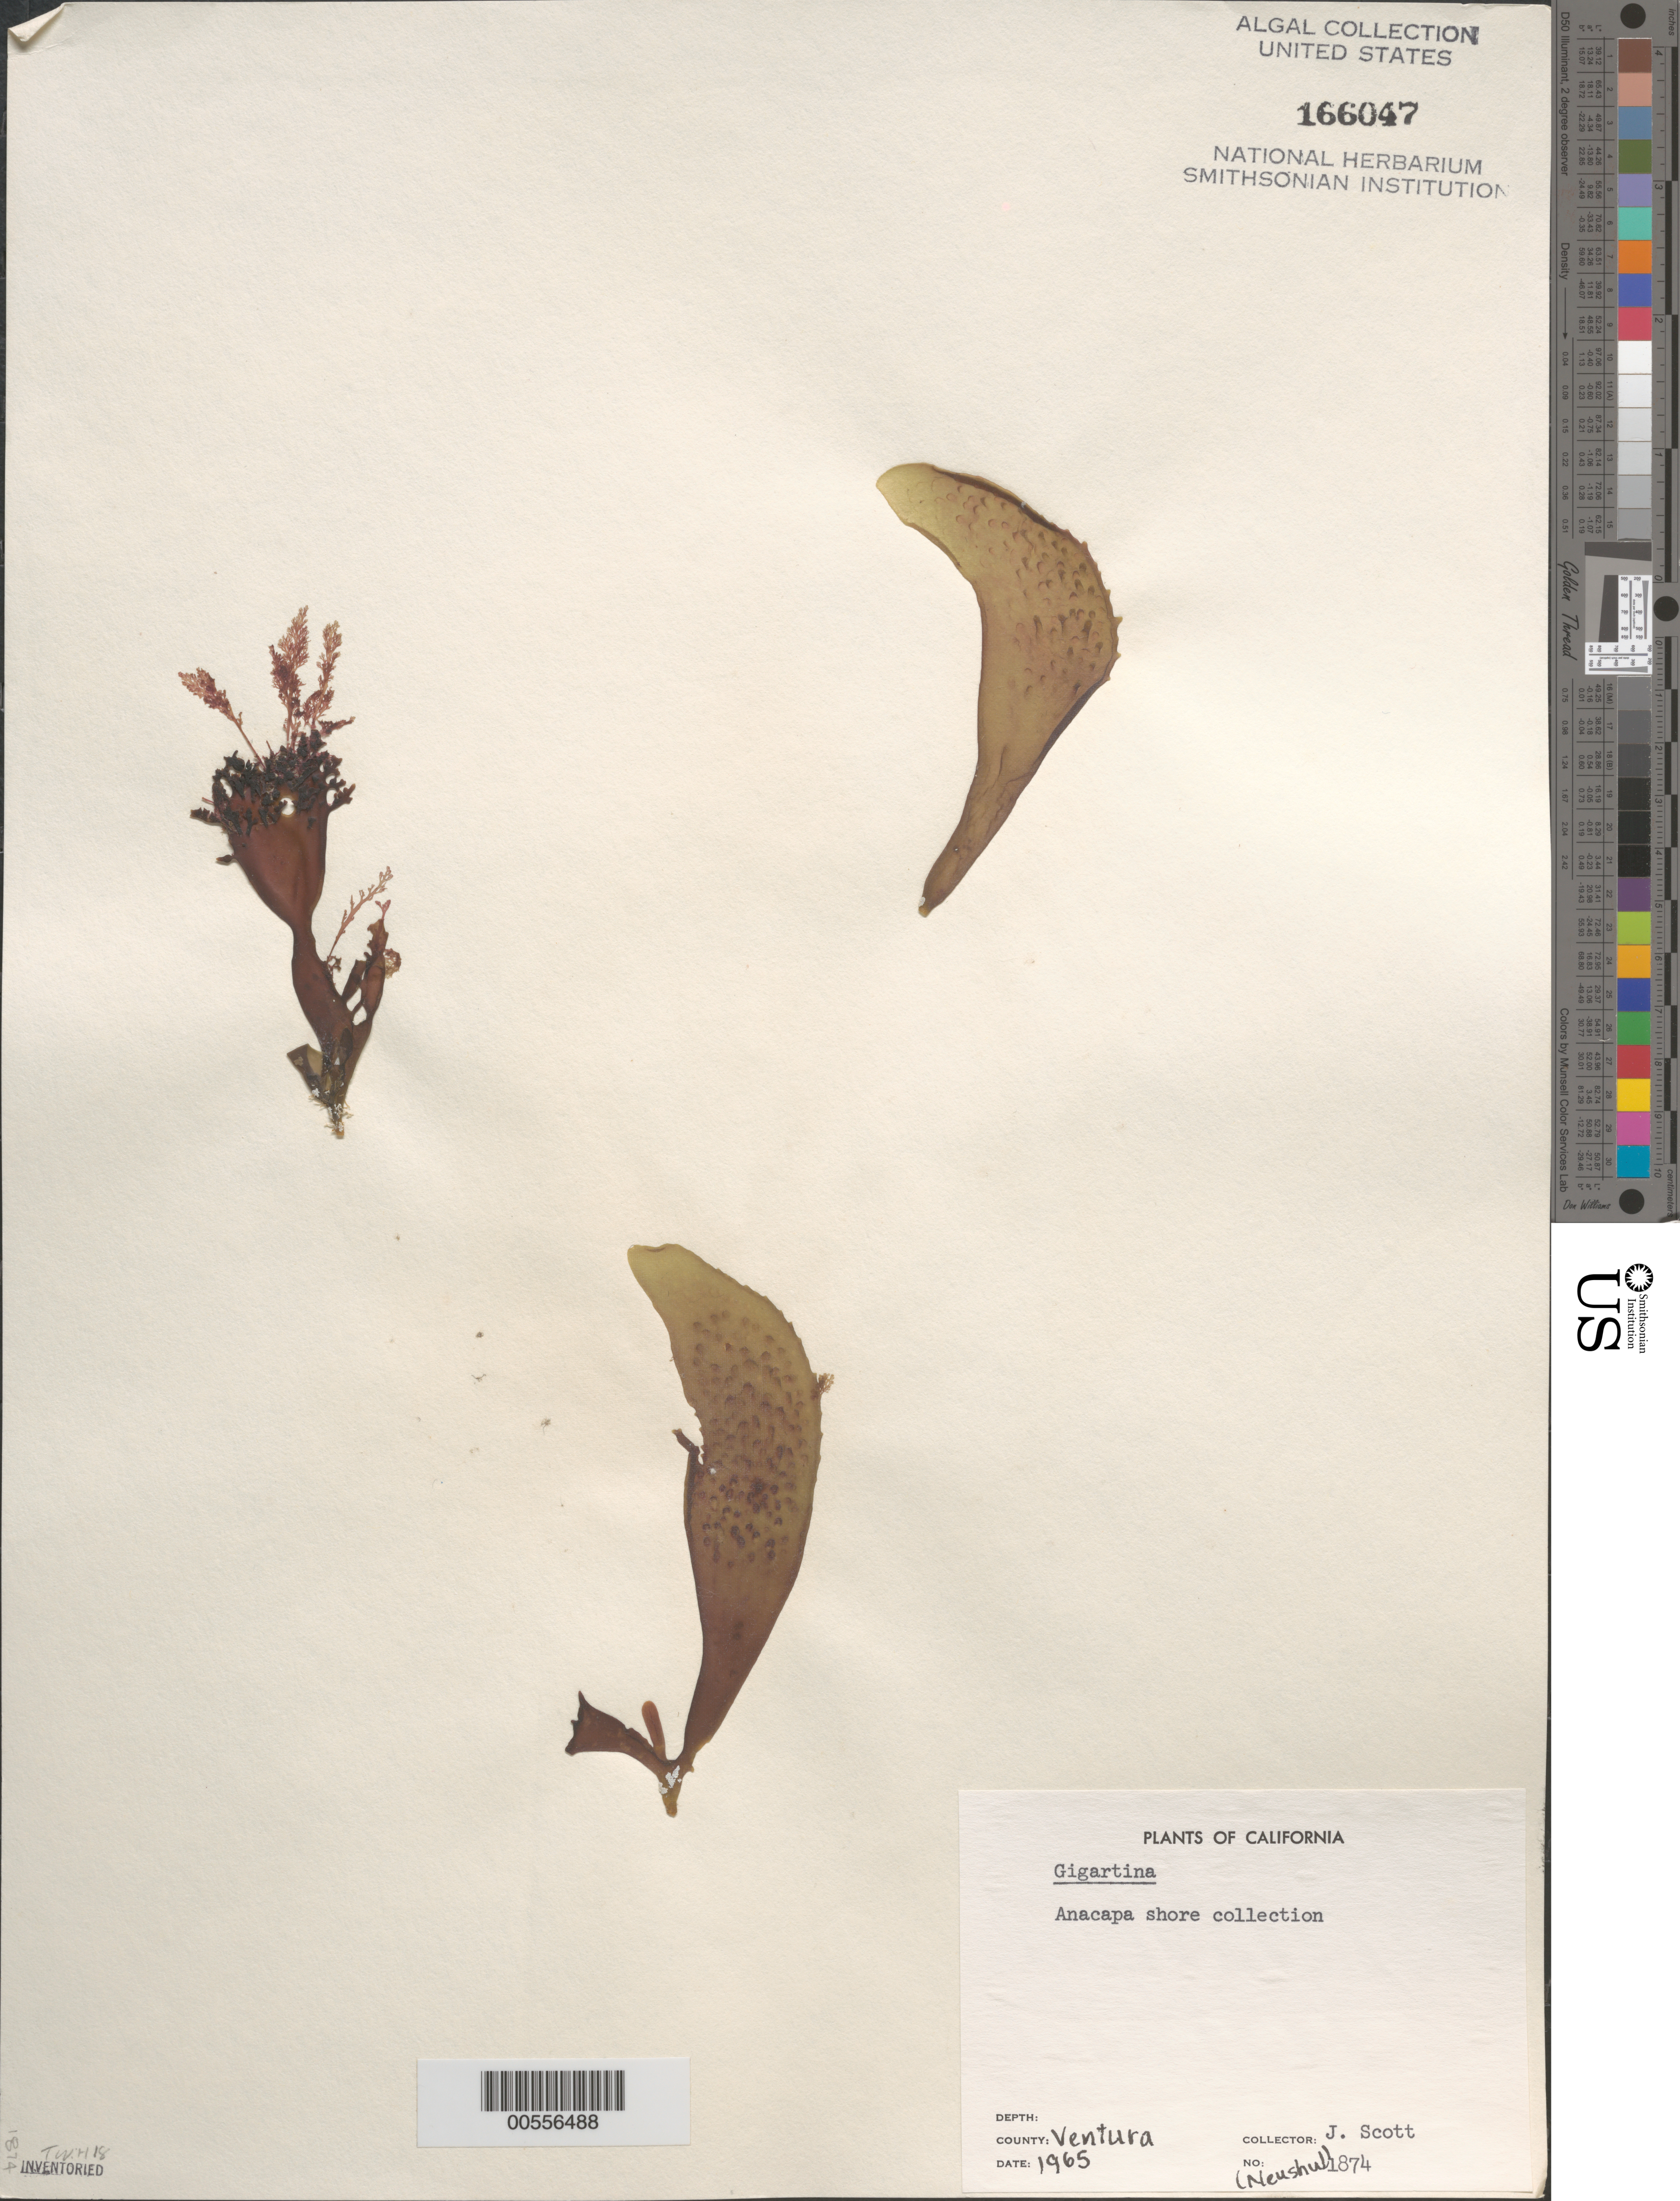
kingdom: Plantae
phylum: Rhodophyta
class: Florideophyceae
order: Gigartinales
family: Gigartinaceae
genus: Gigartina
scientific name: Gigartina sp.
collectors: J. Scott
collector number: Neushul 1874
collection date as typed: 1965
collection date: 1965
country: United States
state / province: California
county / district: Ventura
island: Anacapa Island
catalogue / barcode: US 166047